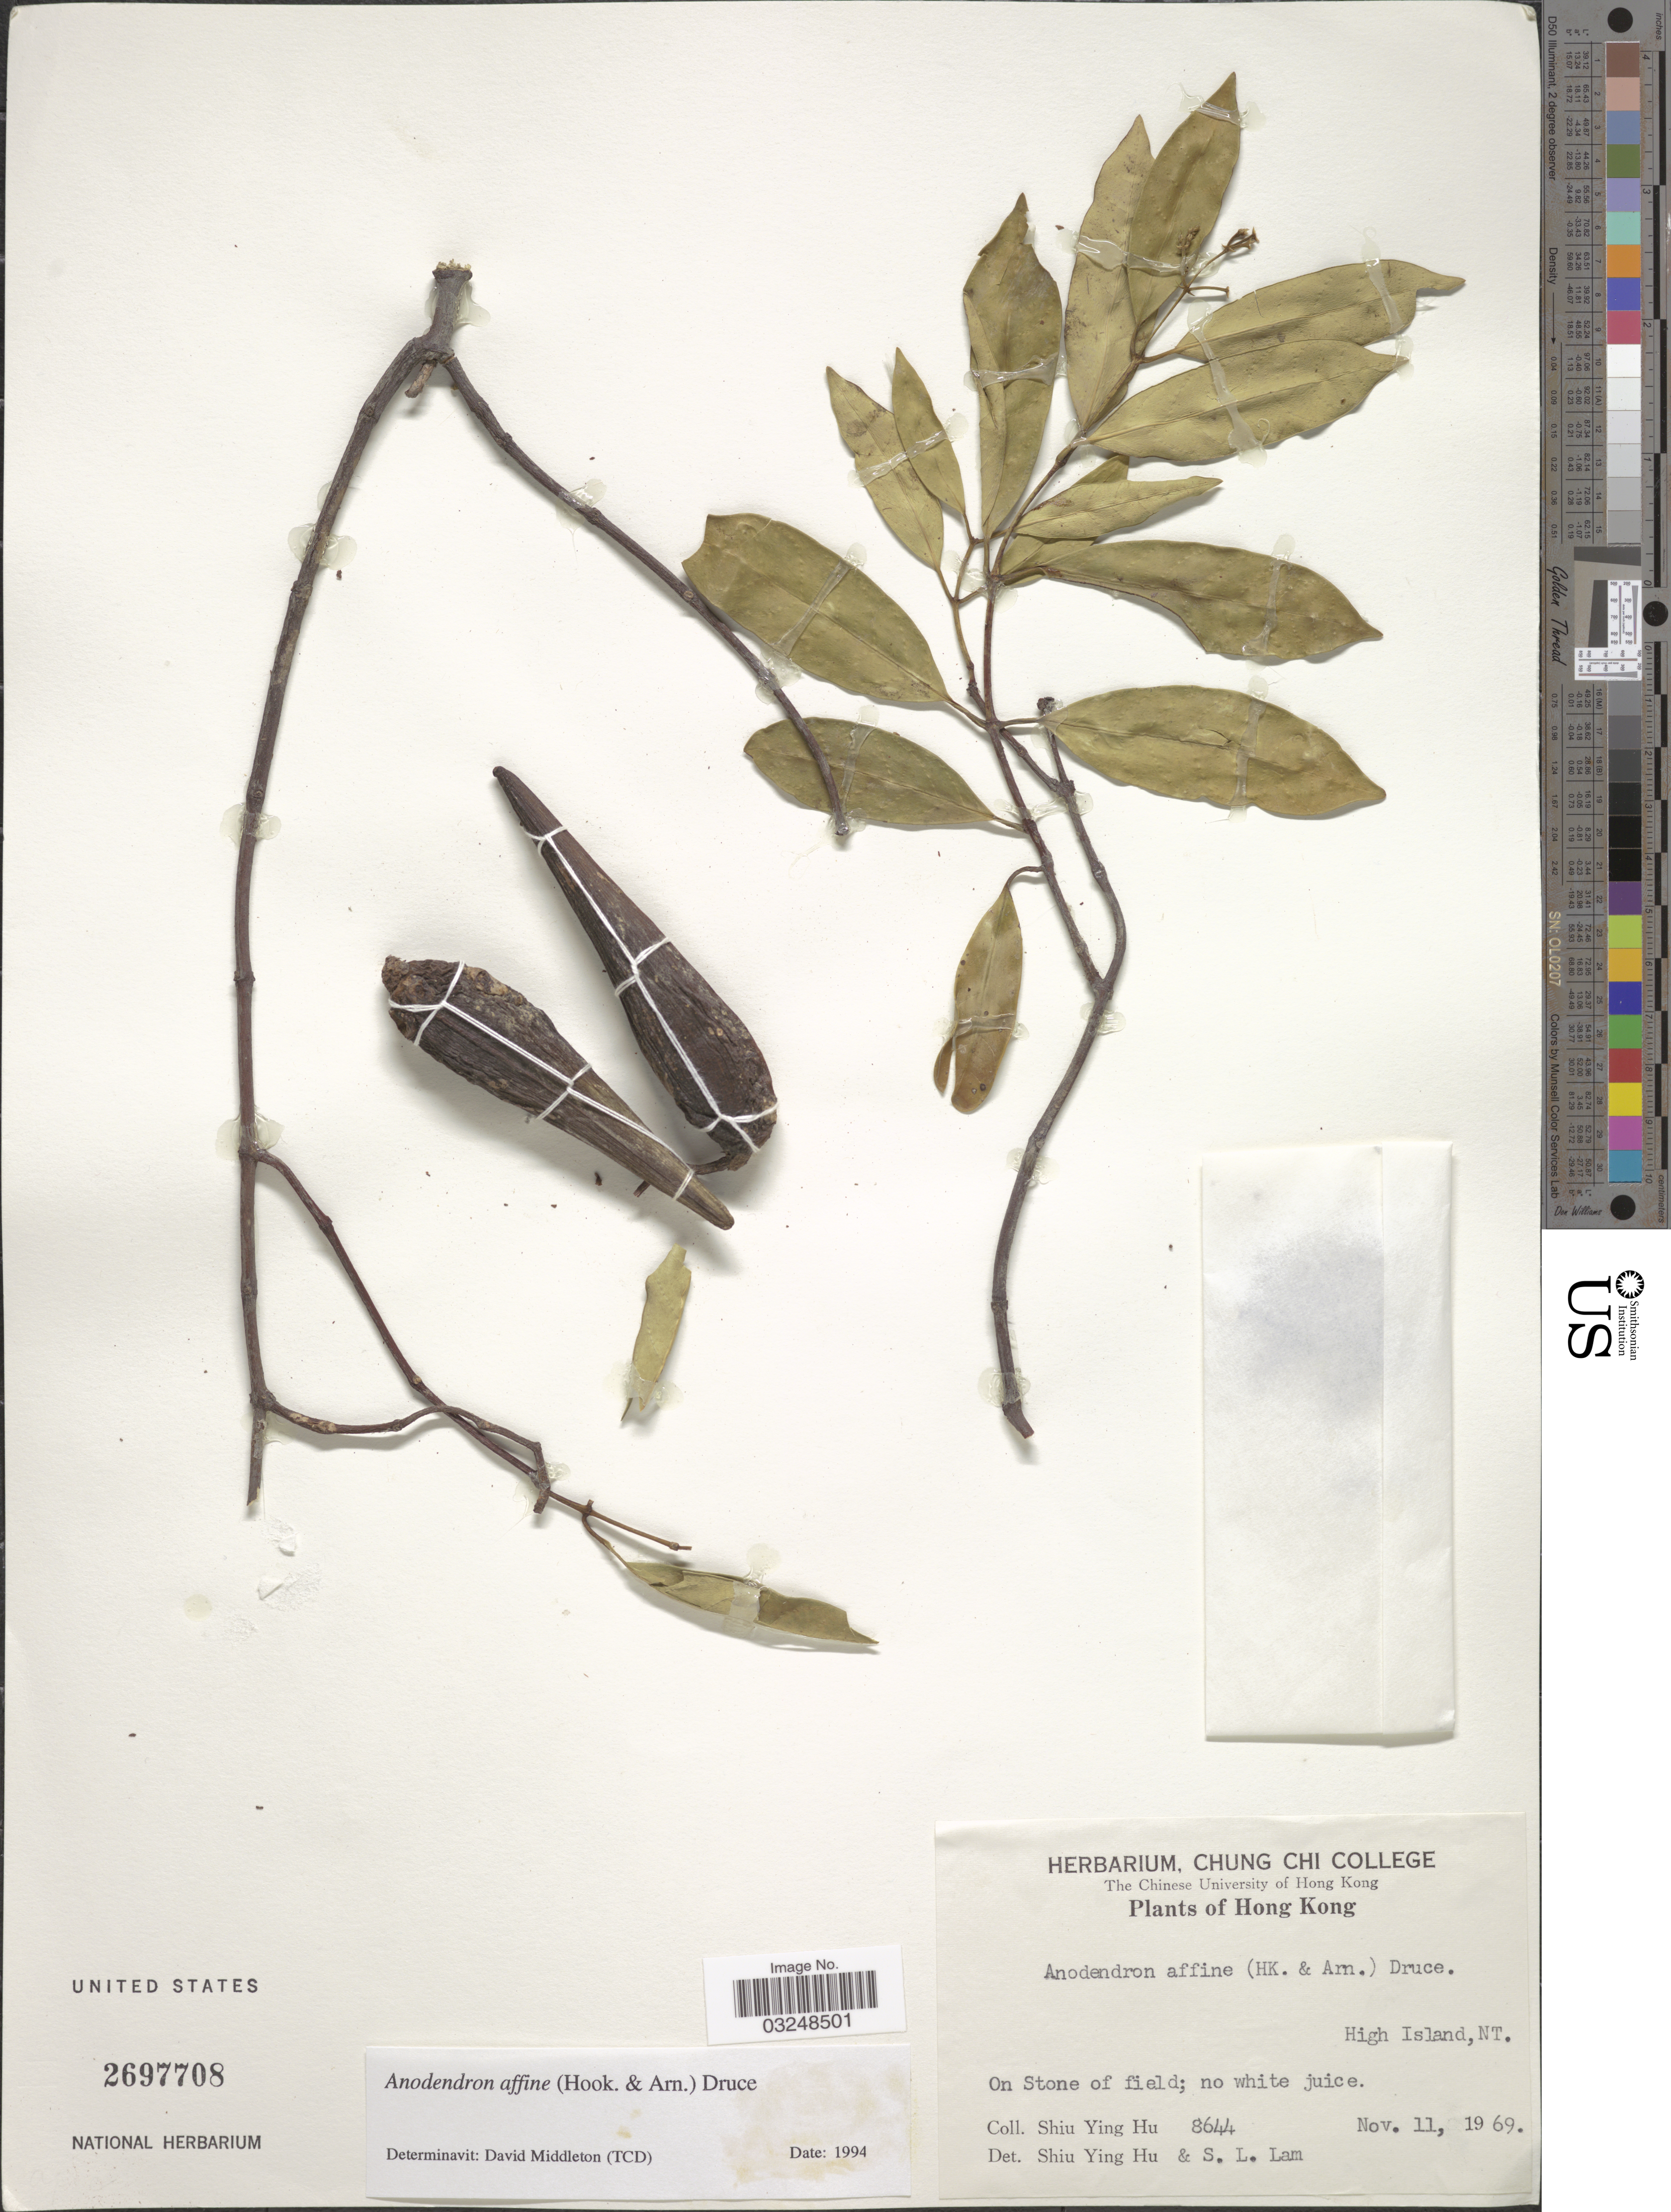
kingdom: Plantae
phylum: Tracheophyta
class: Magnoliopsida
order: Gentianales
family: Apocynaceae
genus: Anodendron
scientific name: Anodendron affine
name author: (Hook. & Arn.) Druce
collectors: S. Y. Hu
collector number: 8644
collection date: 1969-11-11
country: China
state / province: Hong Kong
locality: Hong Kong, High Island, NT, On stone of field.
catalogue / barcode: US 2697708